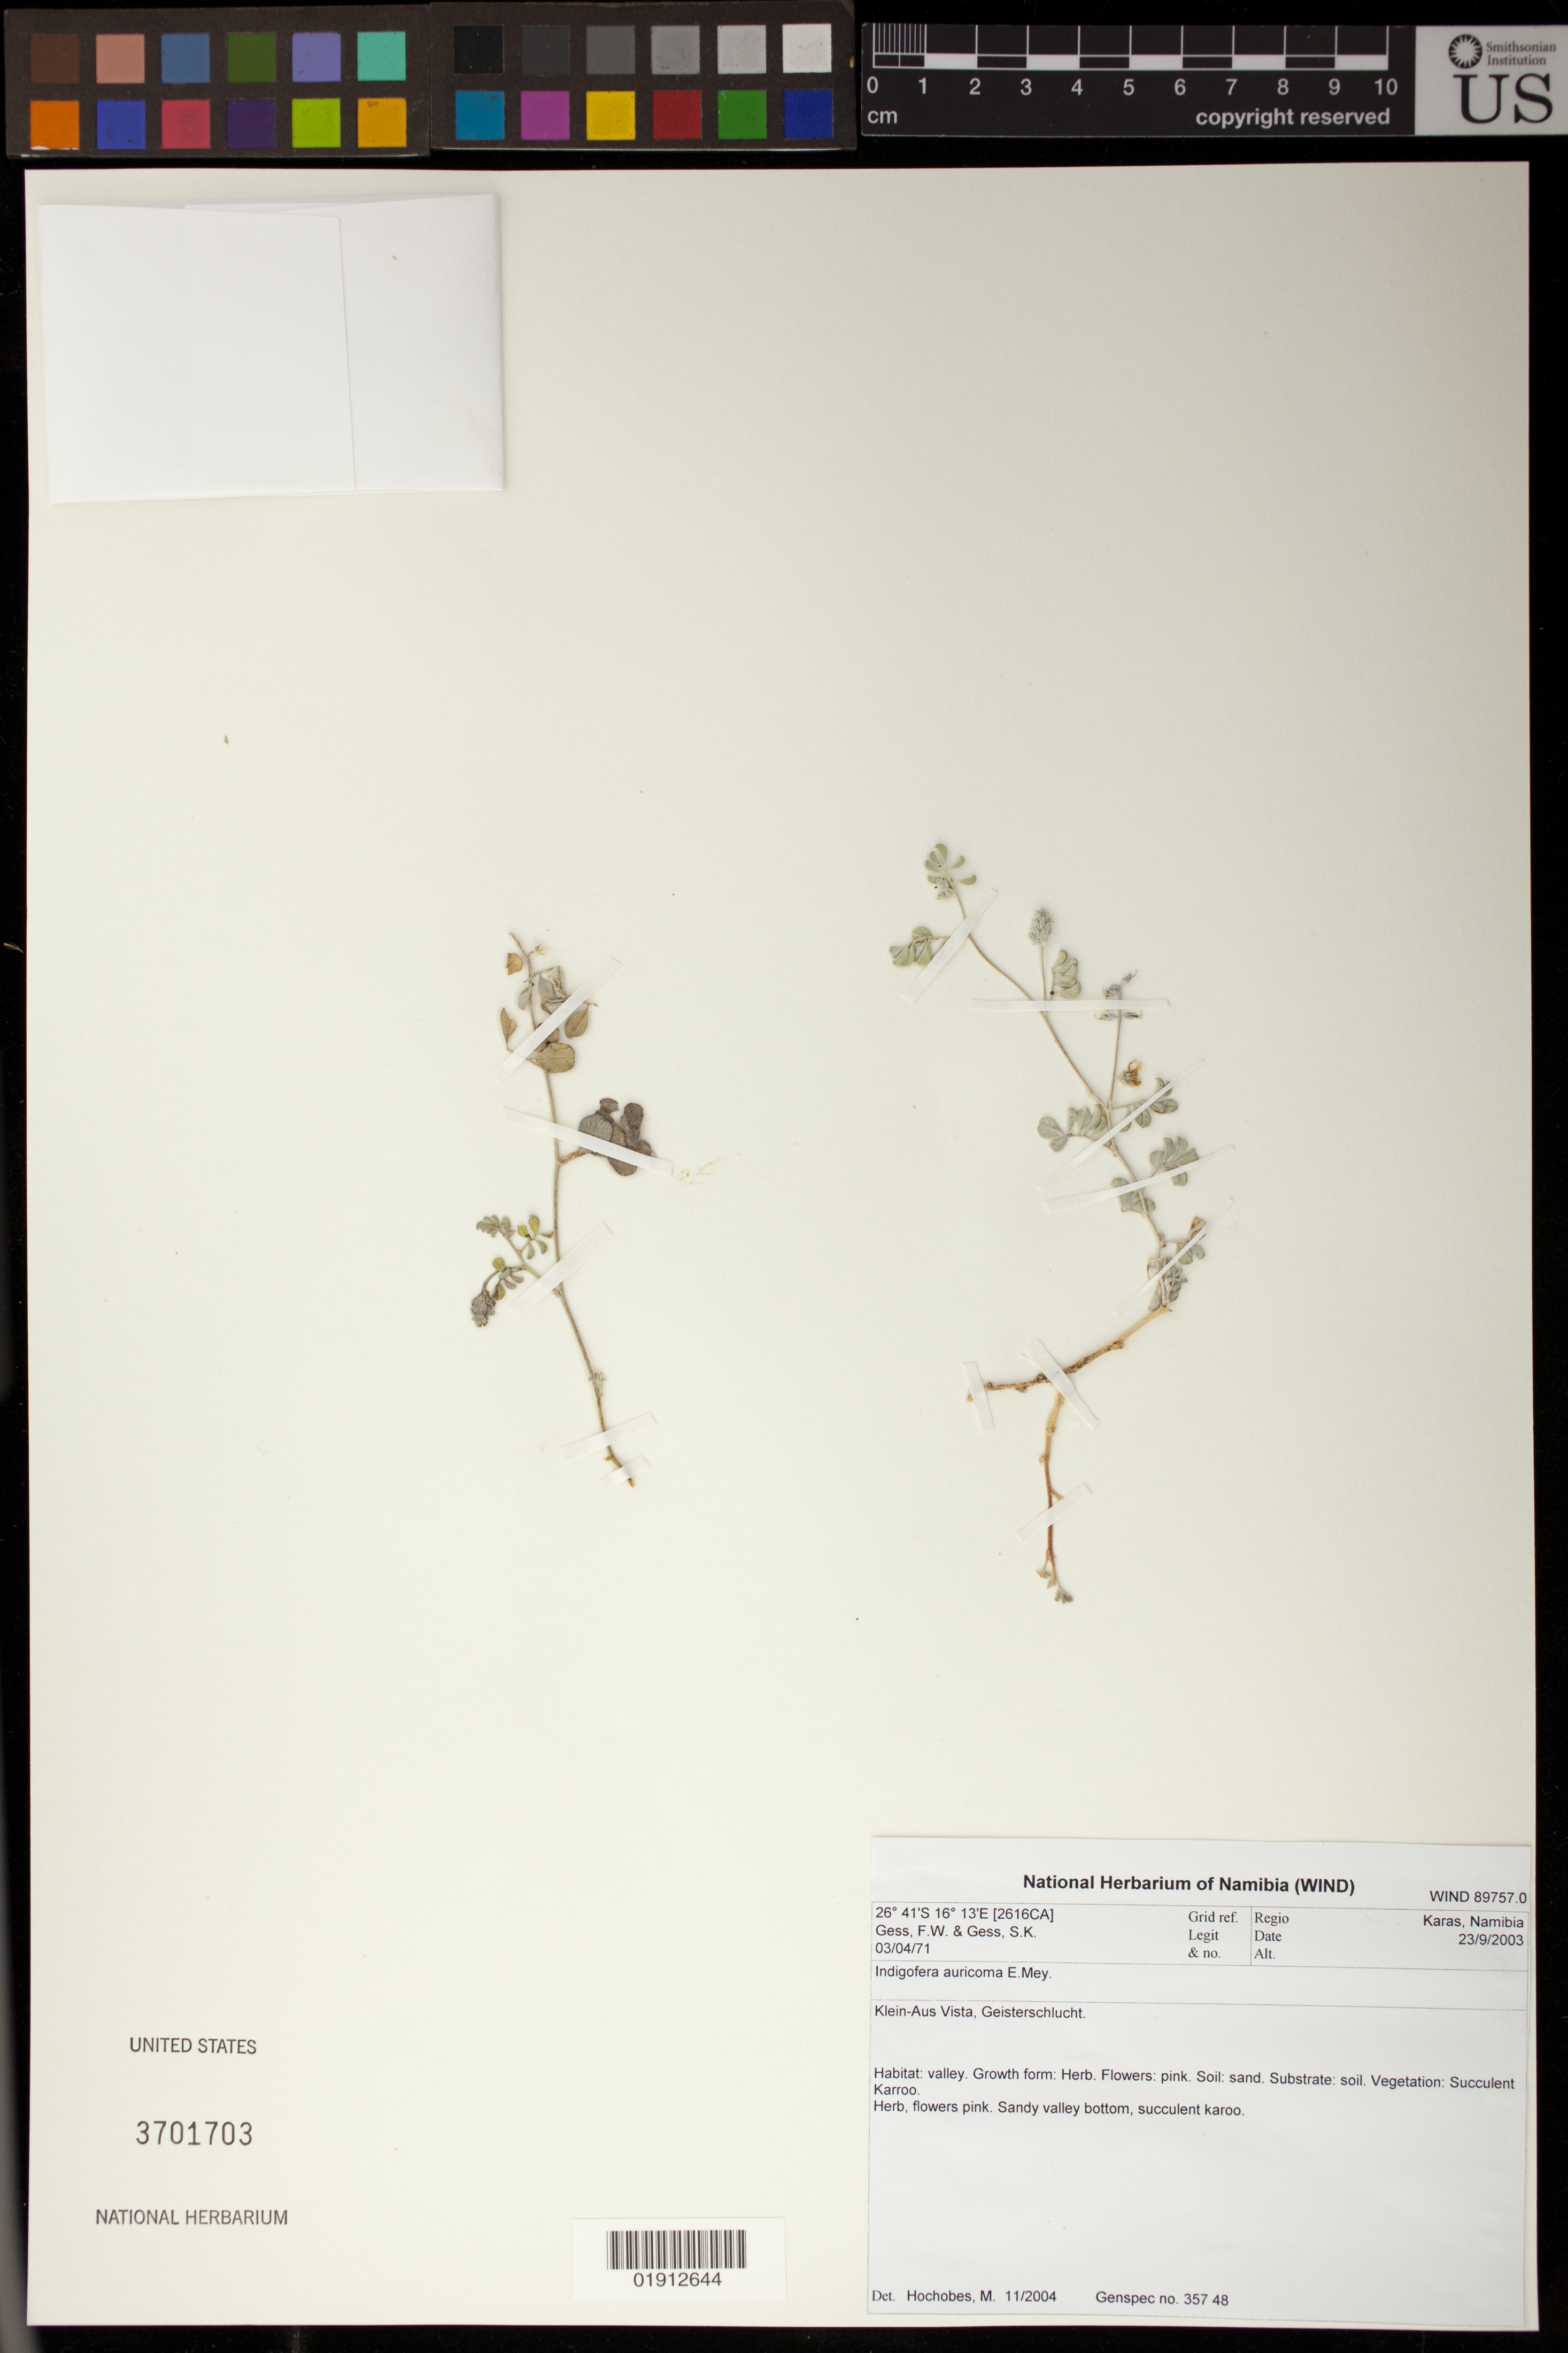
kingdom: Plantae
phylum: Tracheophyta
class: Magnoliopsida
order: Fabales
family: Fabaceae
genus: Indigofera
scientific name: Indigofera auricoma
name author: E. Mey.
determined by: Hochobes, M. M.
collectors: F. Gess & S. Gess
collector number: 03/04/71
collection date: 2003-09-23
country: Namibia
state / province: Karas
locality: Klein-Aus Vista, Geisterschlucht.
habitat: Sandy valley bottom.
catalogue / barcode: US 3701703